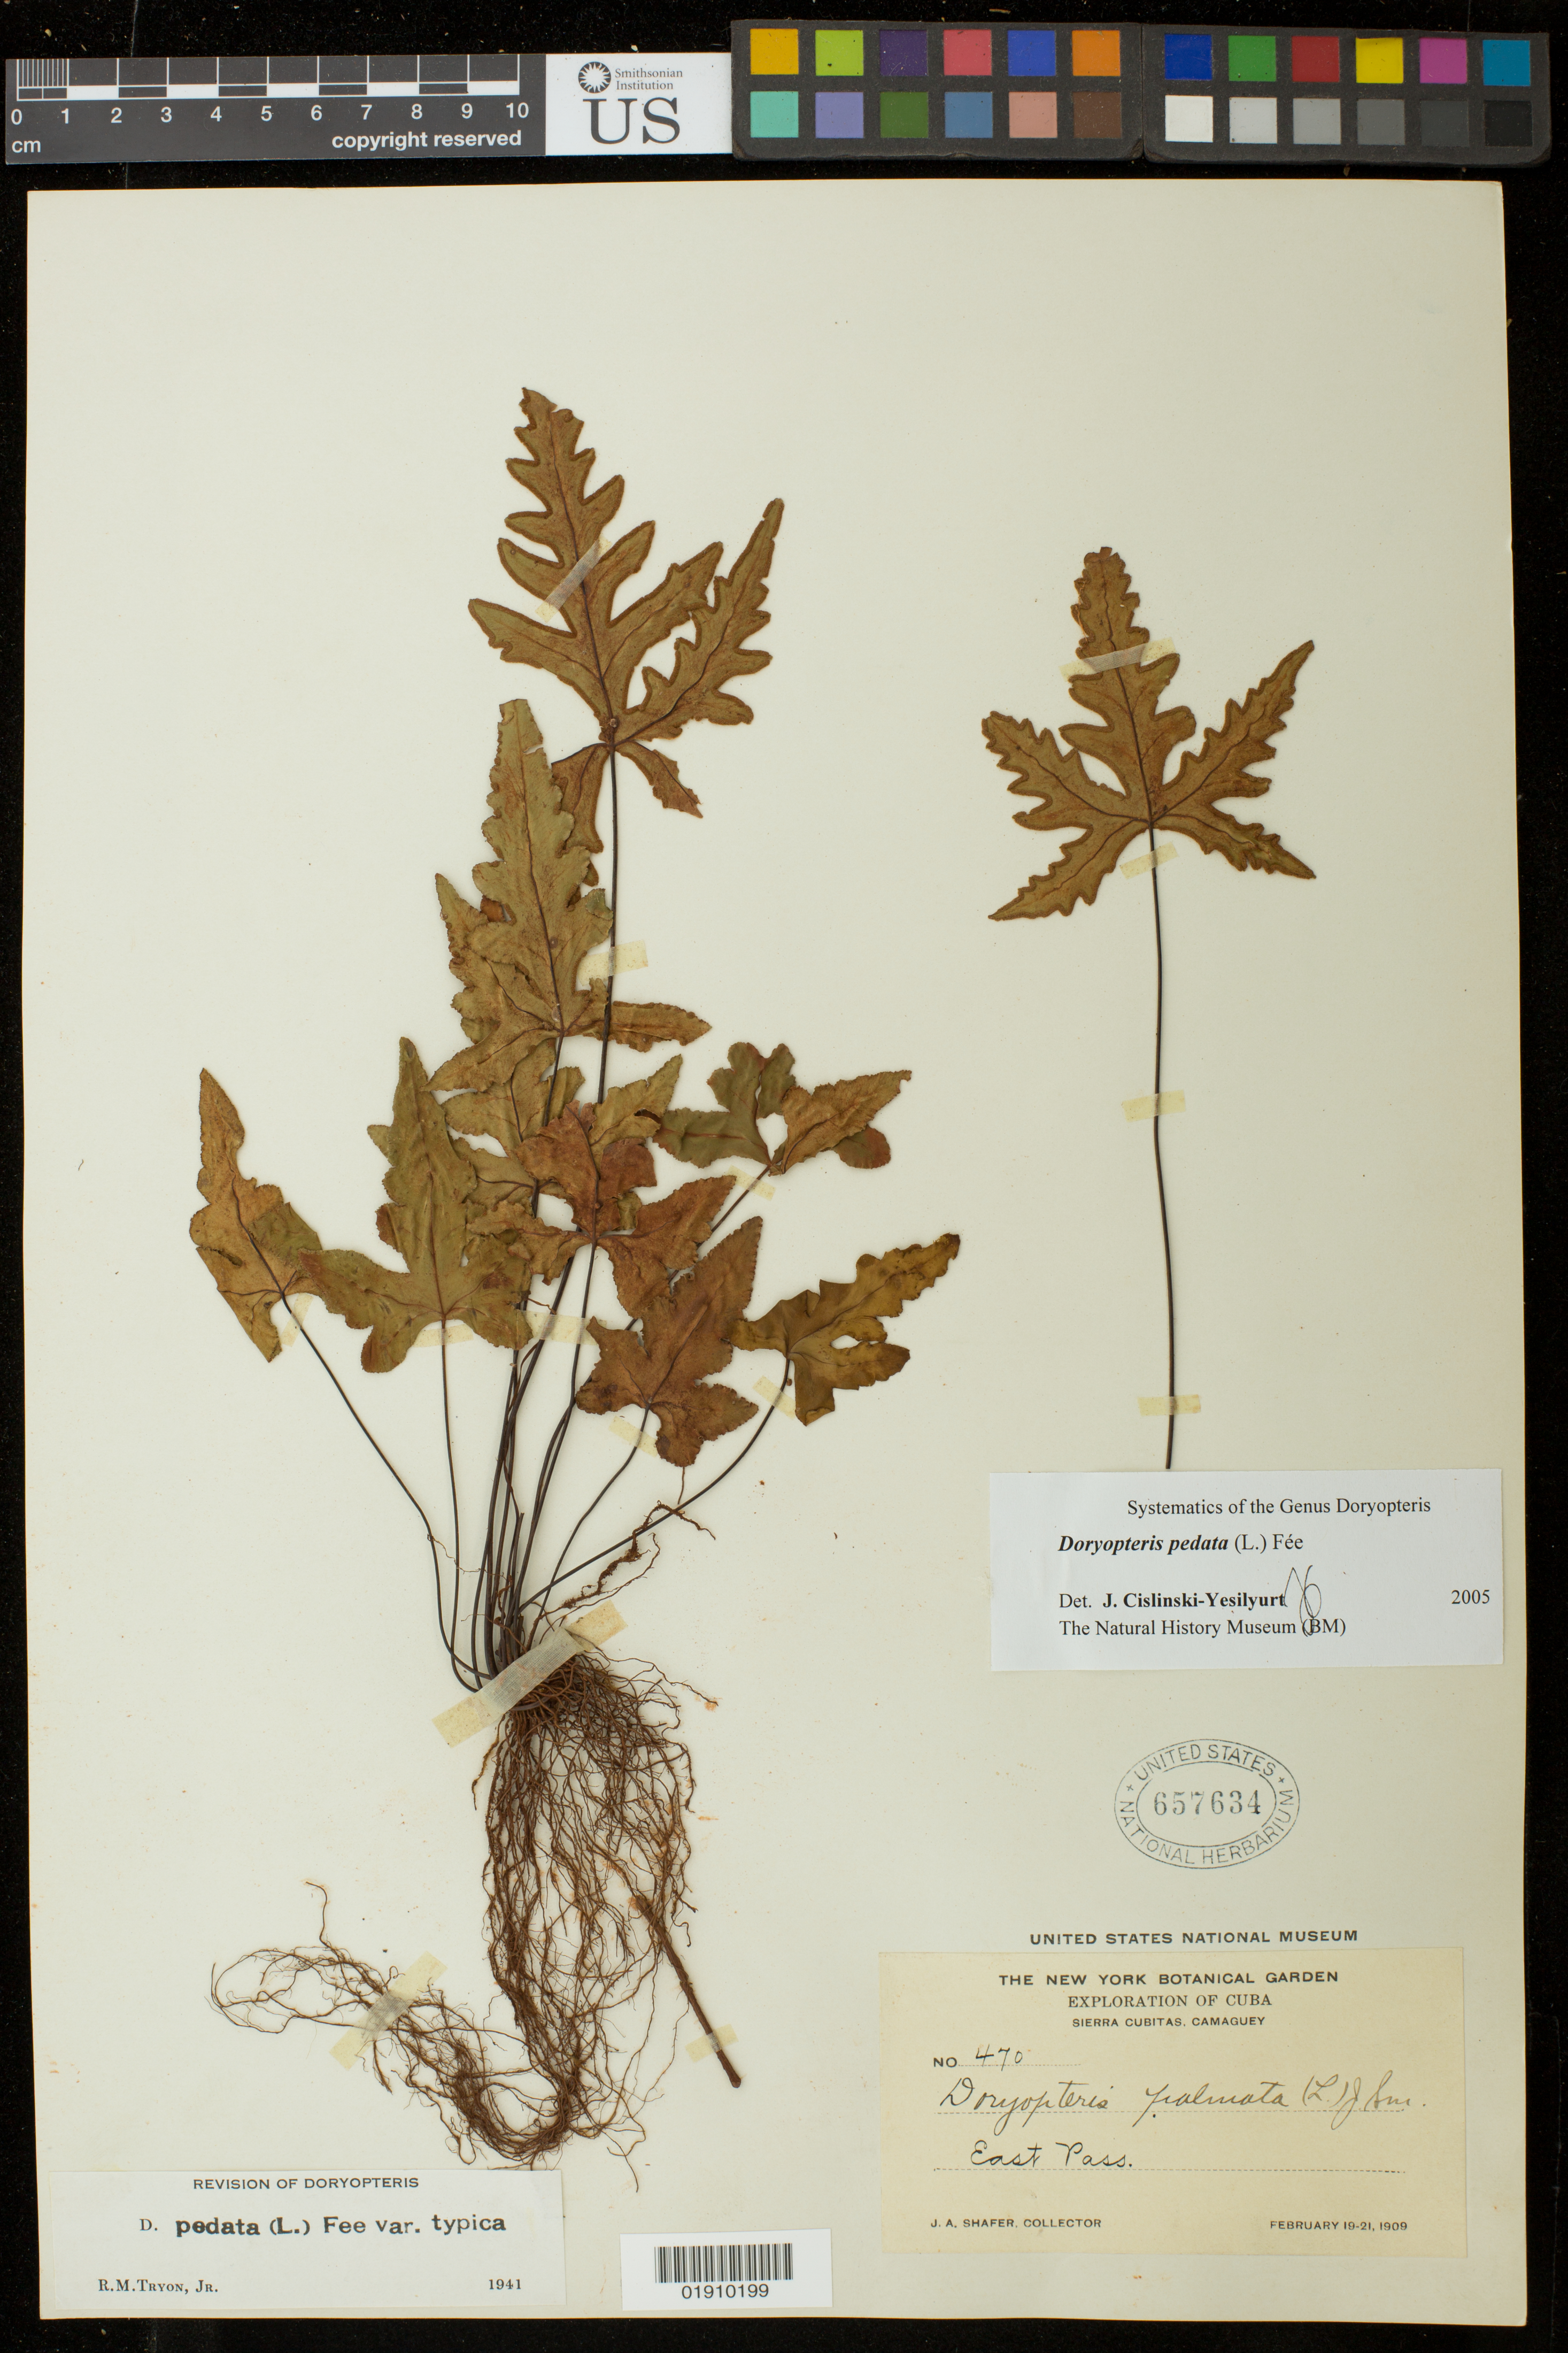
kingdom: Plantae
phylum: Tracheophyta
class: Polypodiopsida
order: Polypodiales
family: Pteridaceae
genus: Doryopteris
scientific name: Doryopteris pedata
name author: (L.) Fée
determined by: Cislinski-Yesilyurt, J.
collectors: J. A. Shafer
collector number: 470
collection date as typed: February 19-21, 1909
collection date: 1909-02-19/1909-02-21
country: Cuba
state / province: Camaguey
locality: Sierra Cubitas, Camaguey, East Pass.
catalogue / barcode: US 657634